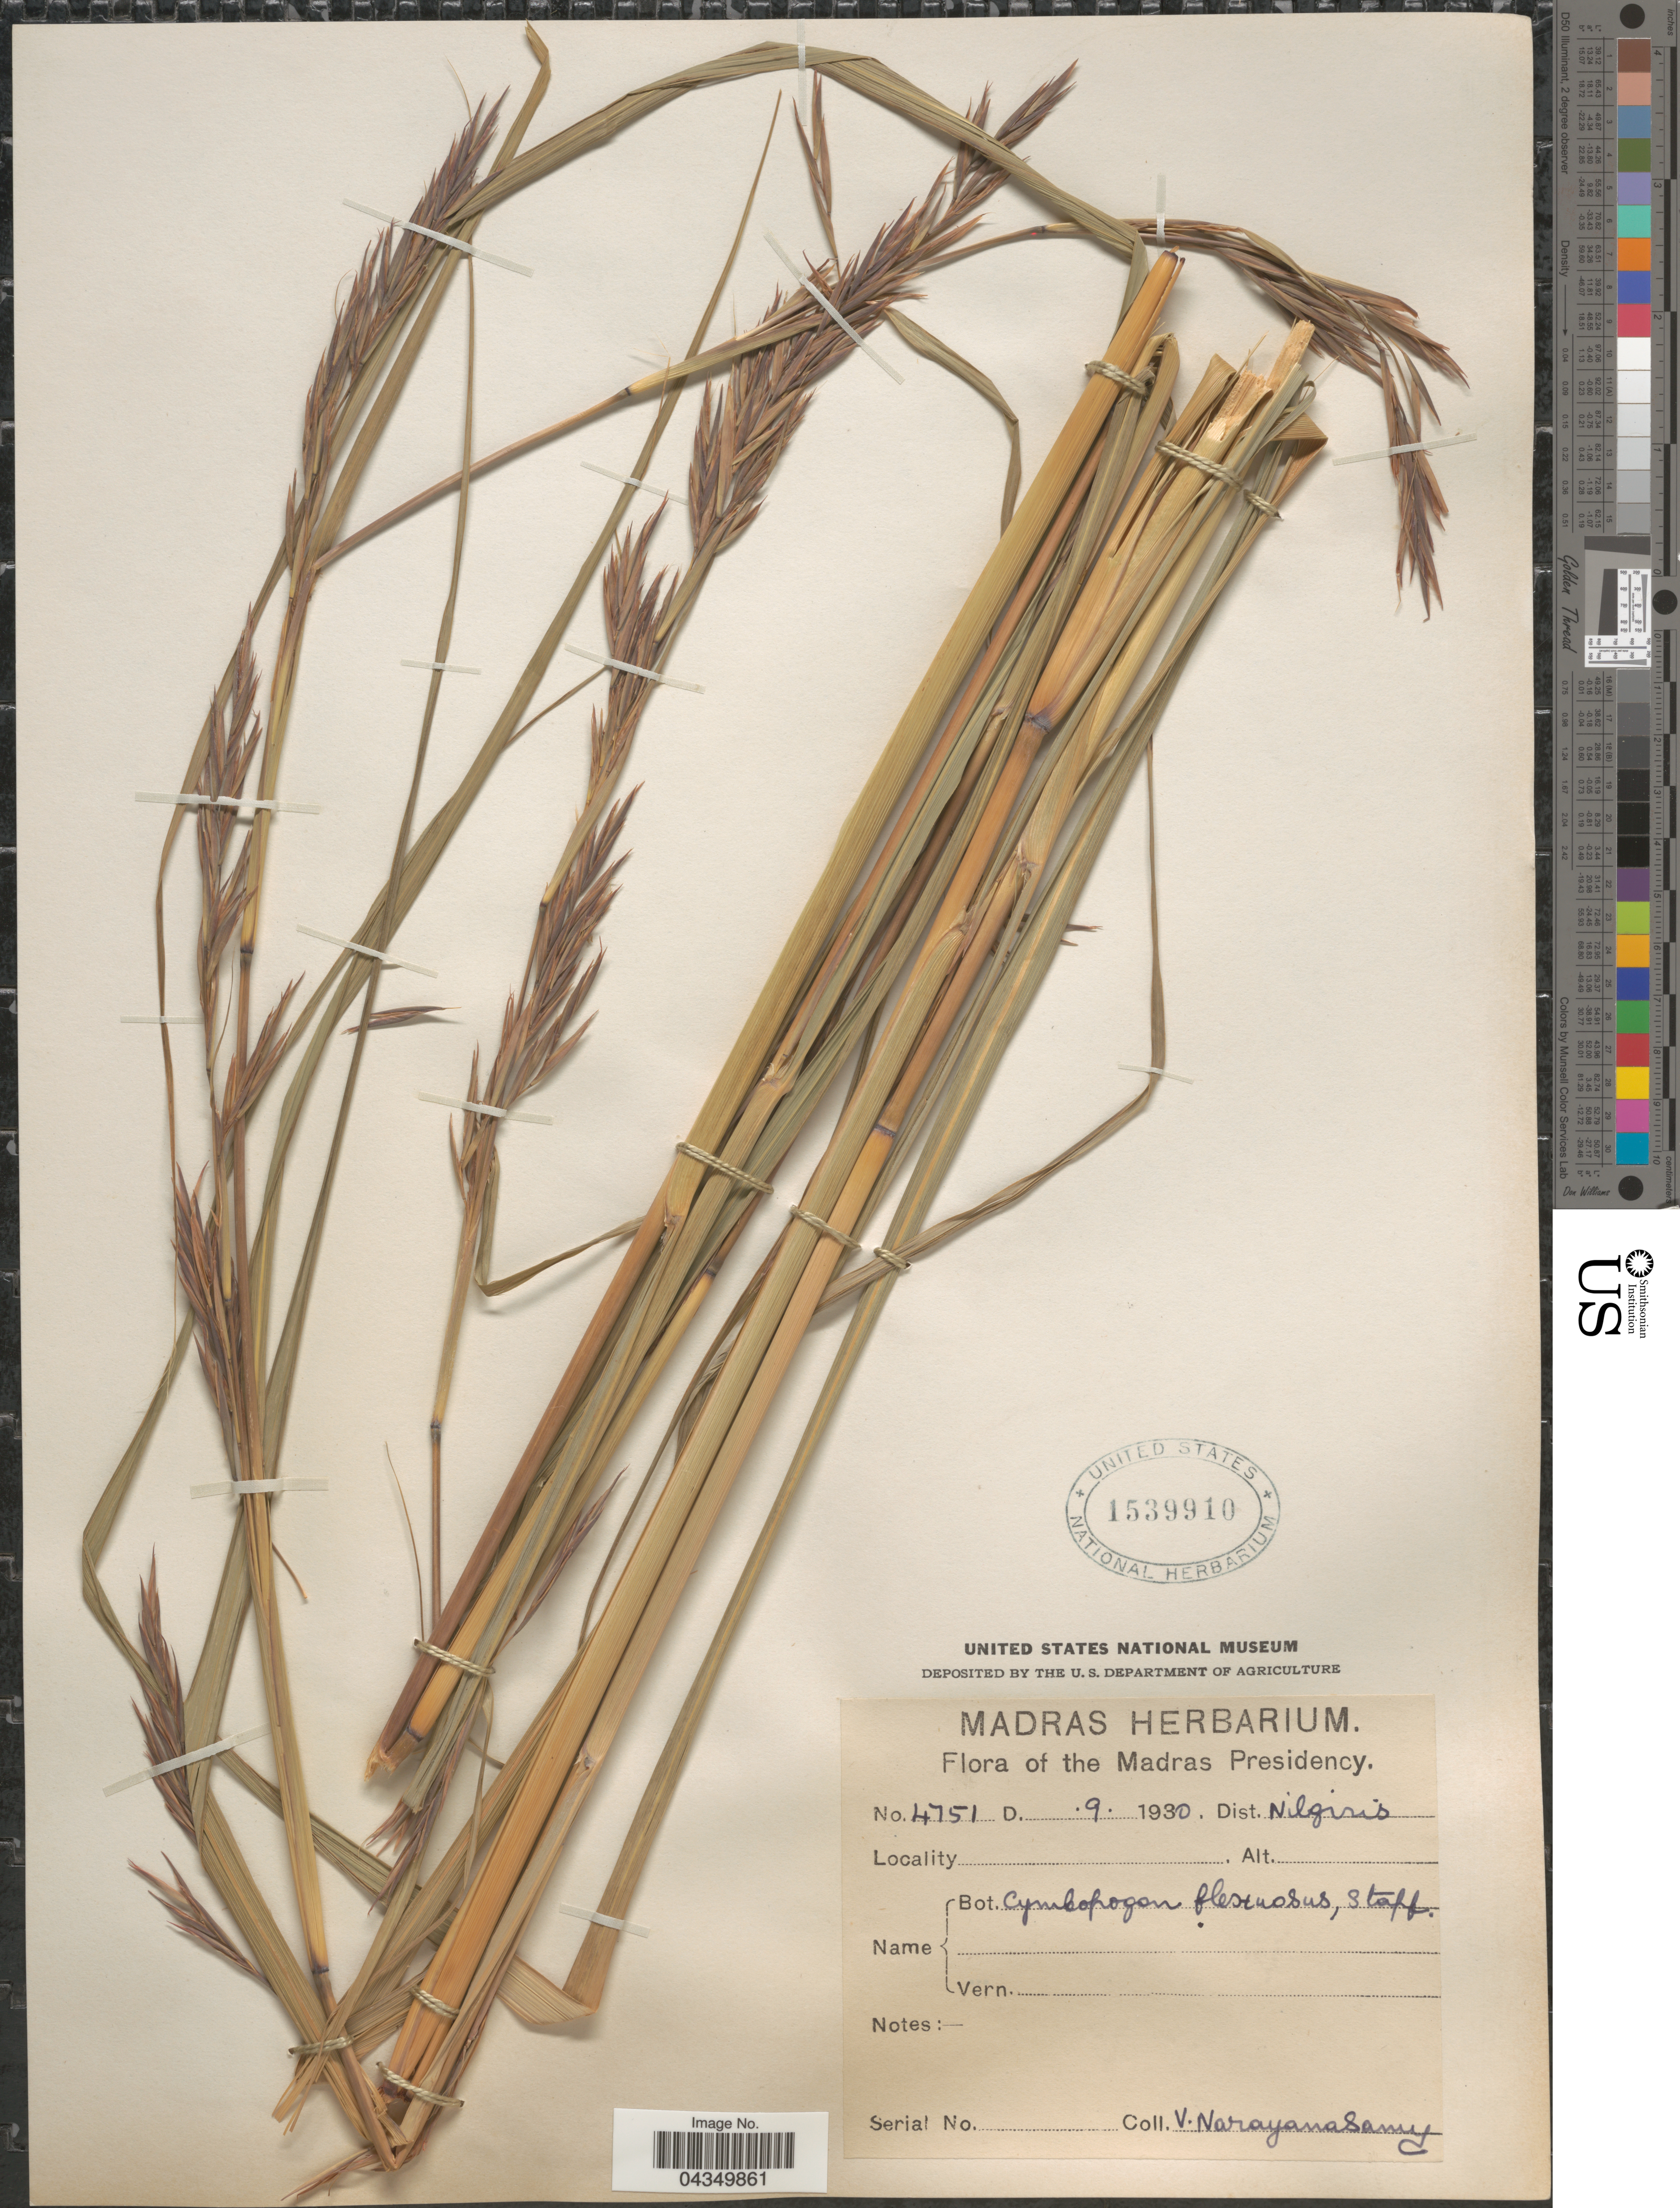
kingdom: Plantae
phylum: Tracheophyta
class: Liliopsida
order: Poales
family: Poaceae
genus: Cymbopogon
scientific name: Cymbopogon flexuosus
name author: (Nees ex Steud.) Will. Watson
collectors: V. Narayanaswami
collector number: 4751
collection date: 1930-09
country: India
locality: The Madras Presidency. Dist. Nilgiris.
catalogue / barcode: US 1539910